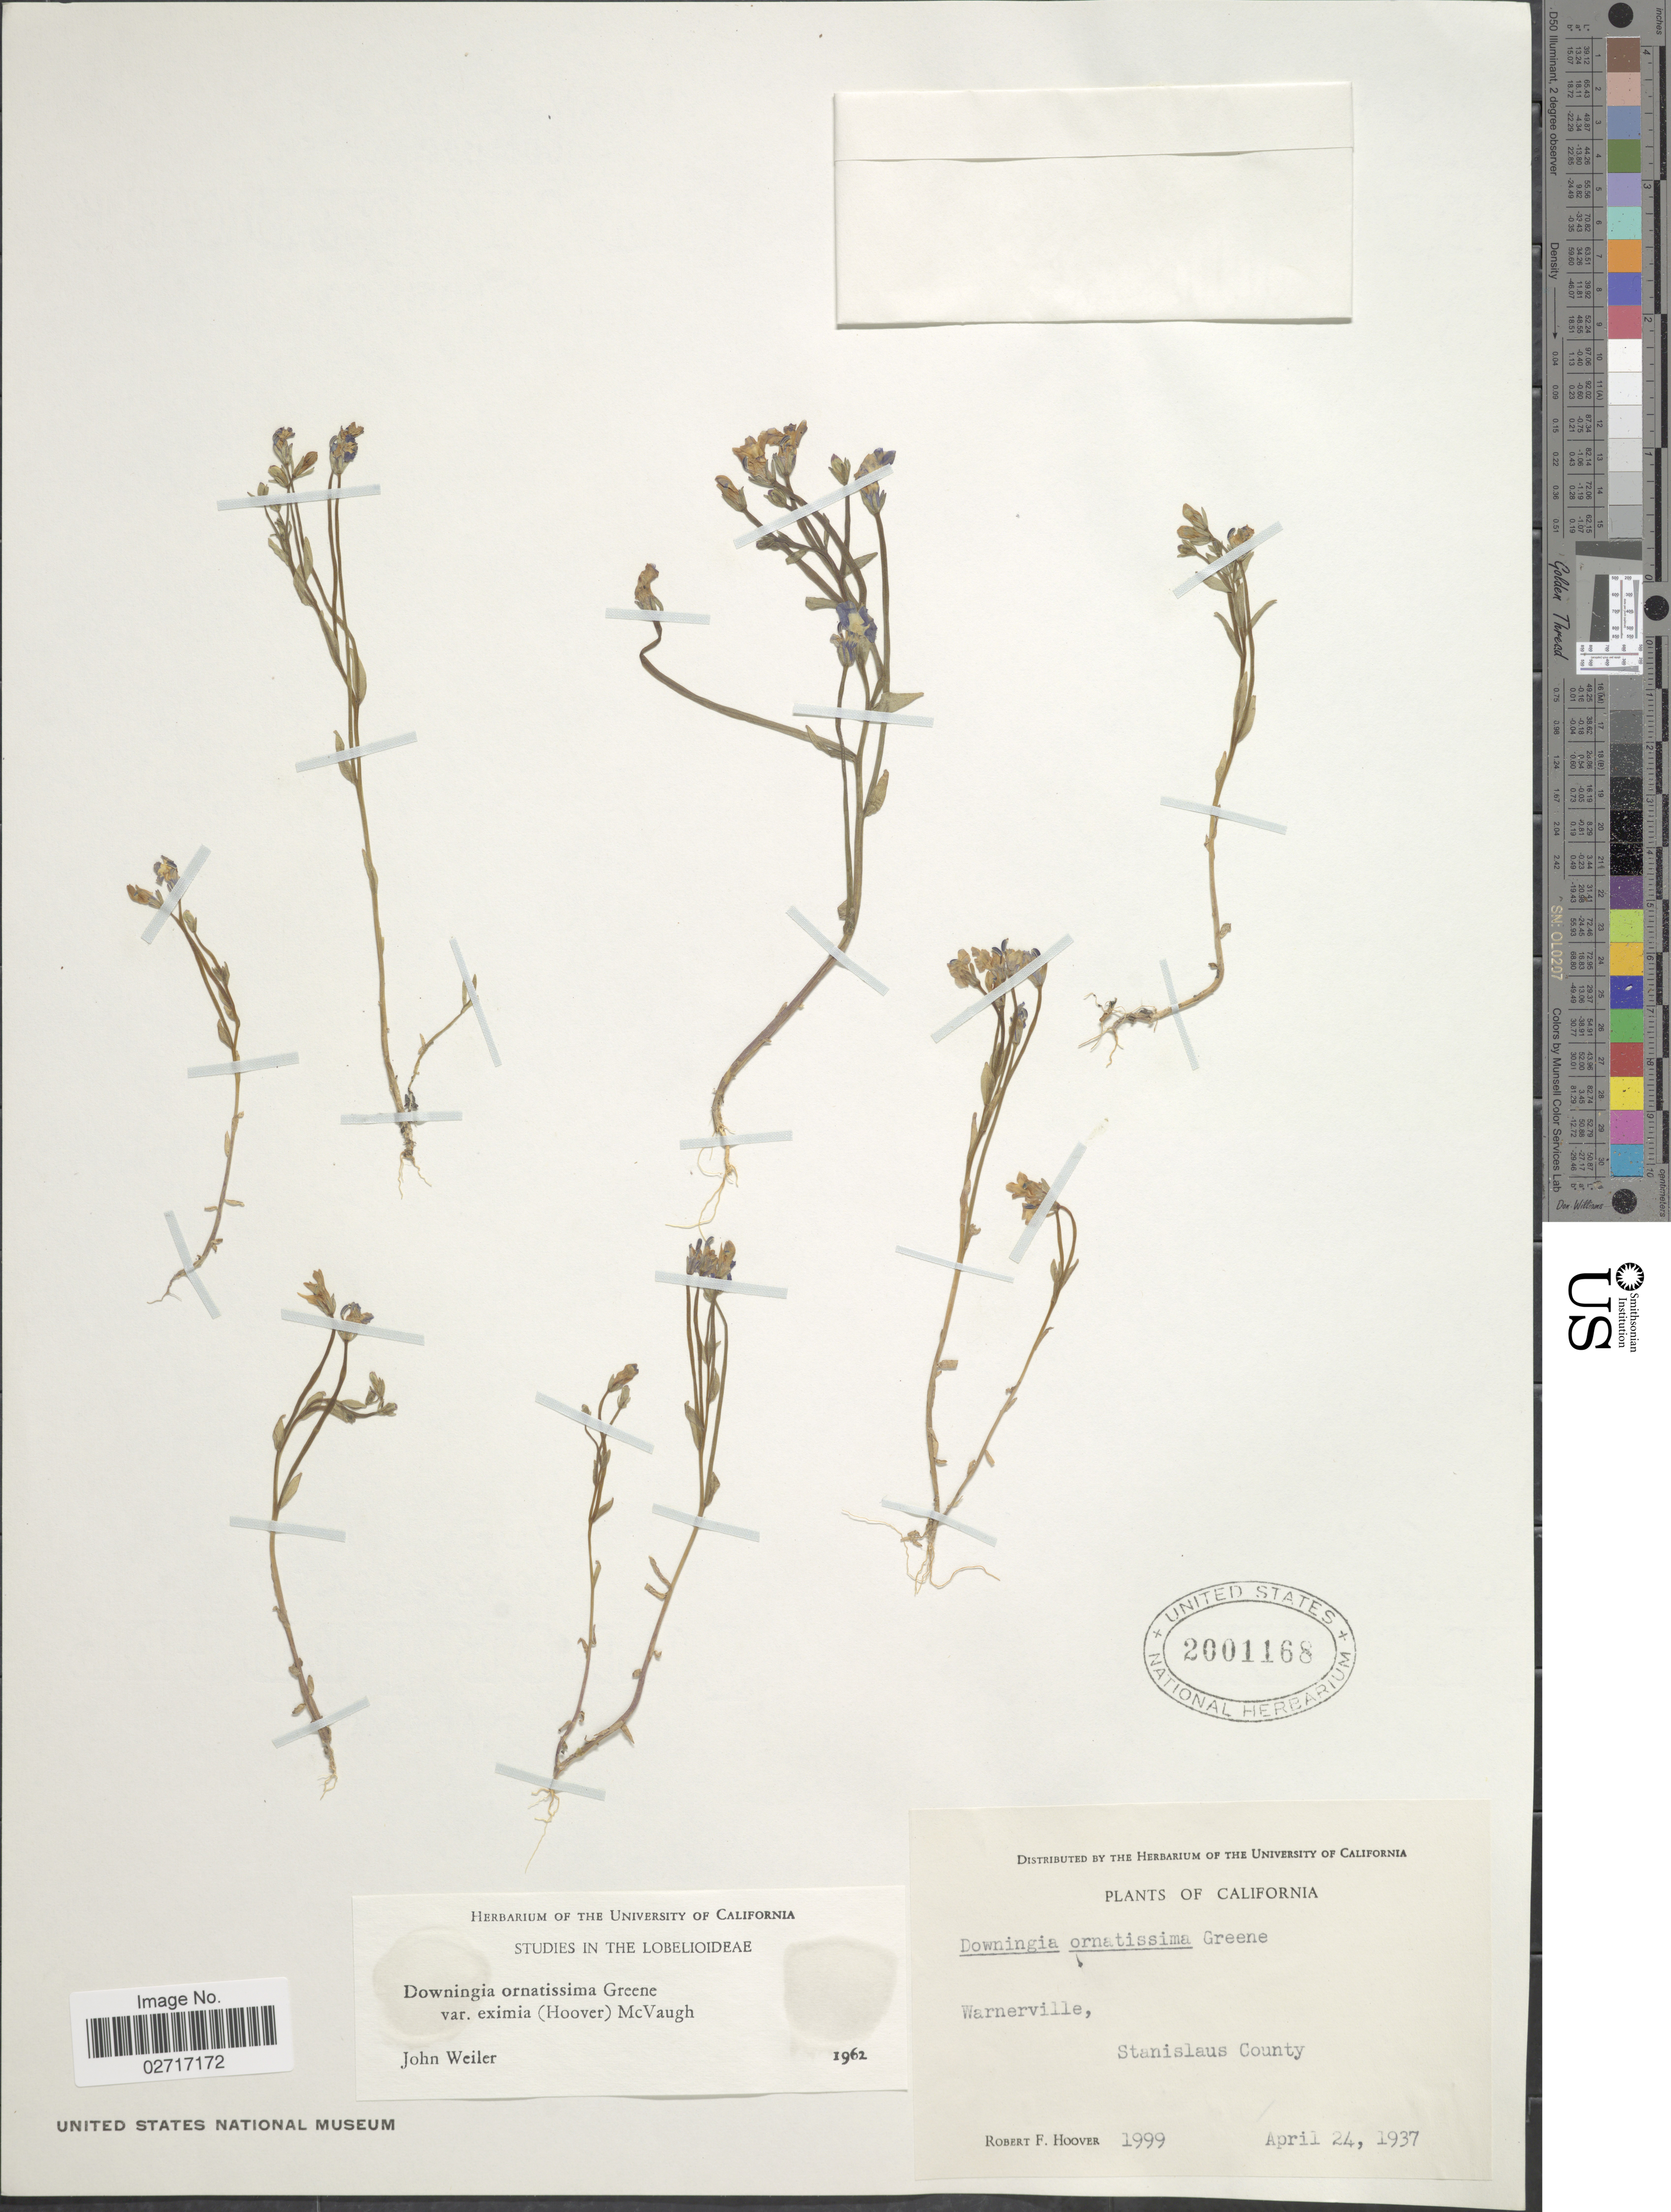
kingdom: Plantae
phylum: Tracheophyta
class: Magnoliopsida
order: Asterales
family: Campanulaceae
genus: Downingia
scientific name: Downingia ornatissima var. eximia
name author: (Hoover) McVaugh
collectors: R. F. Hoover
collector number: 1999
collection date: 1937-04-24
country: United States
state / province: California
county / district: Stanislaus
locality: Warnerville, Stanislaus County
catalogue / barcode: US 2001168